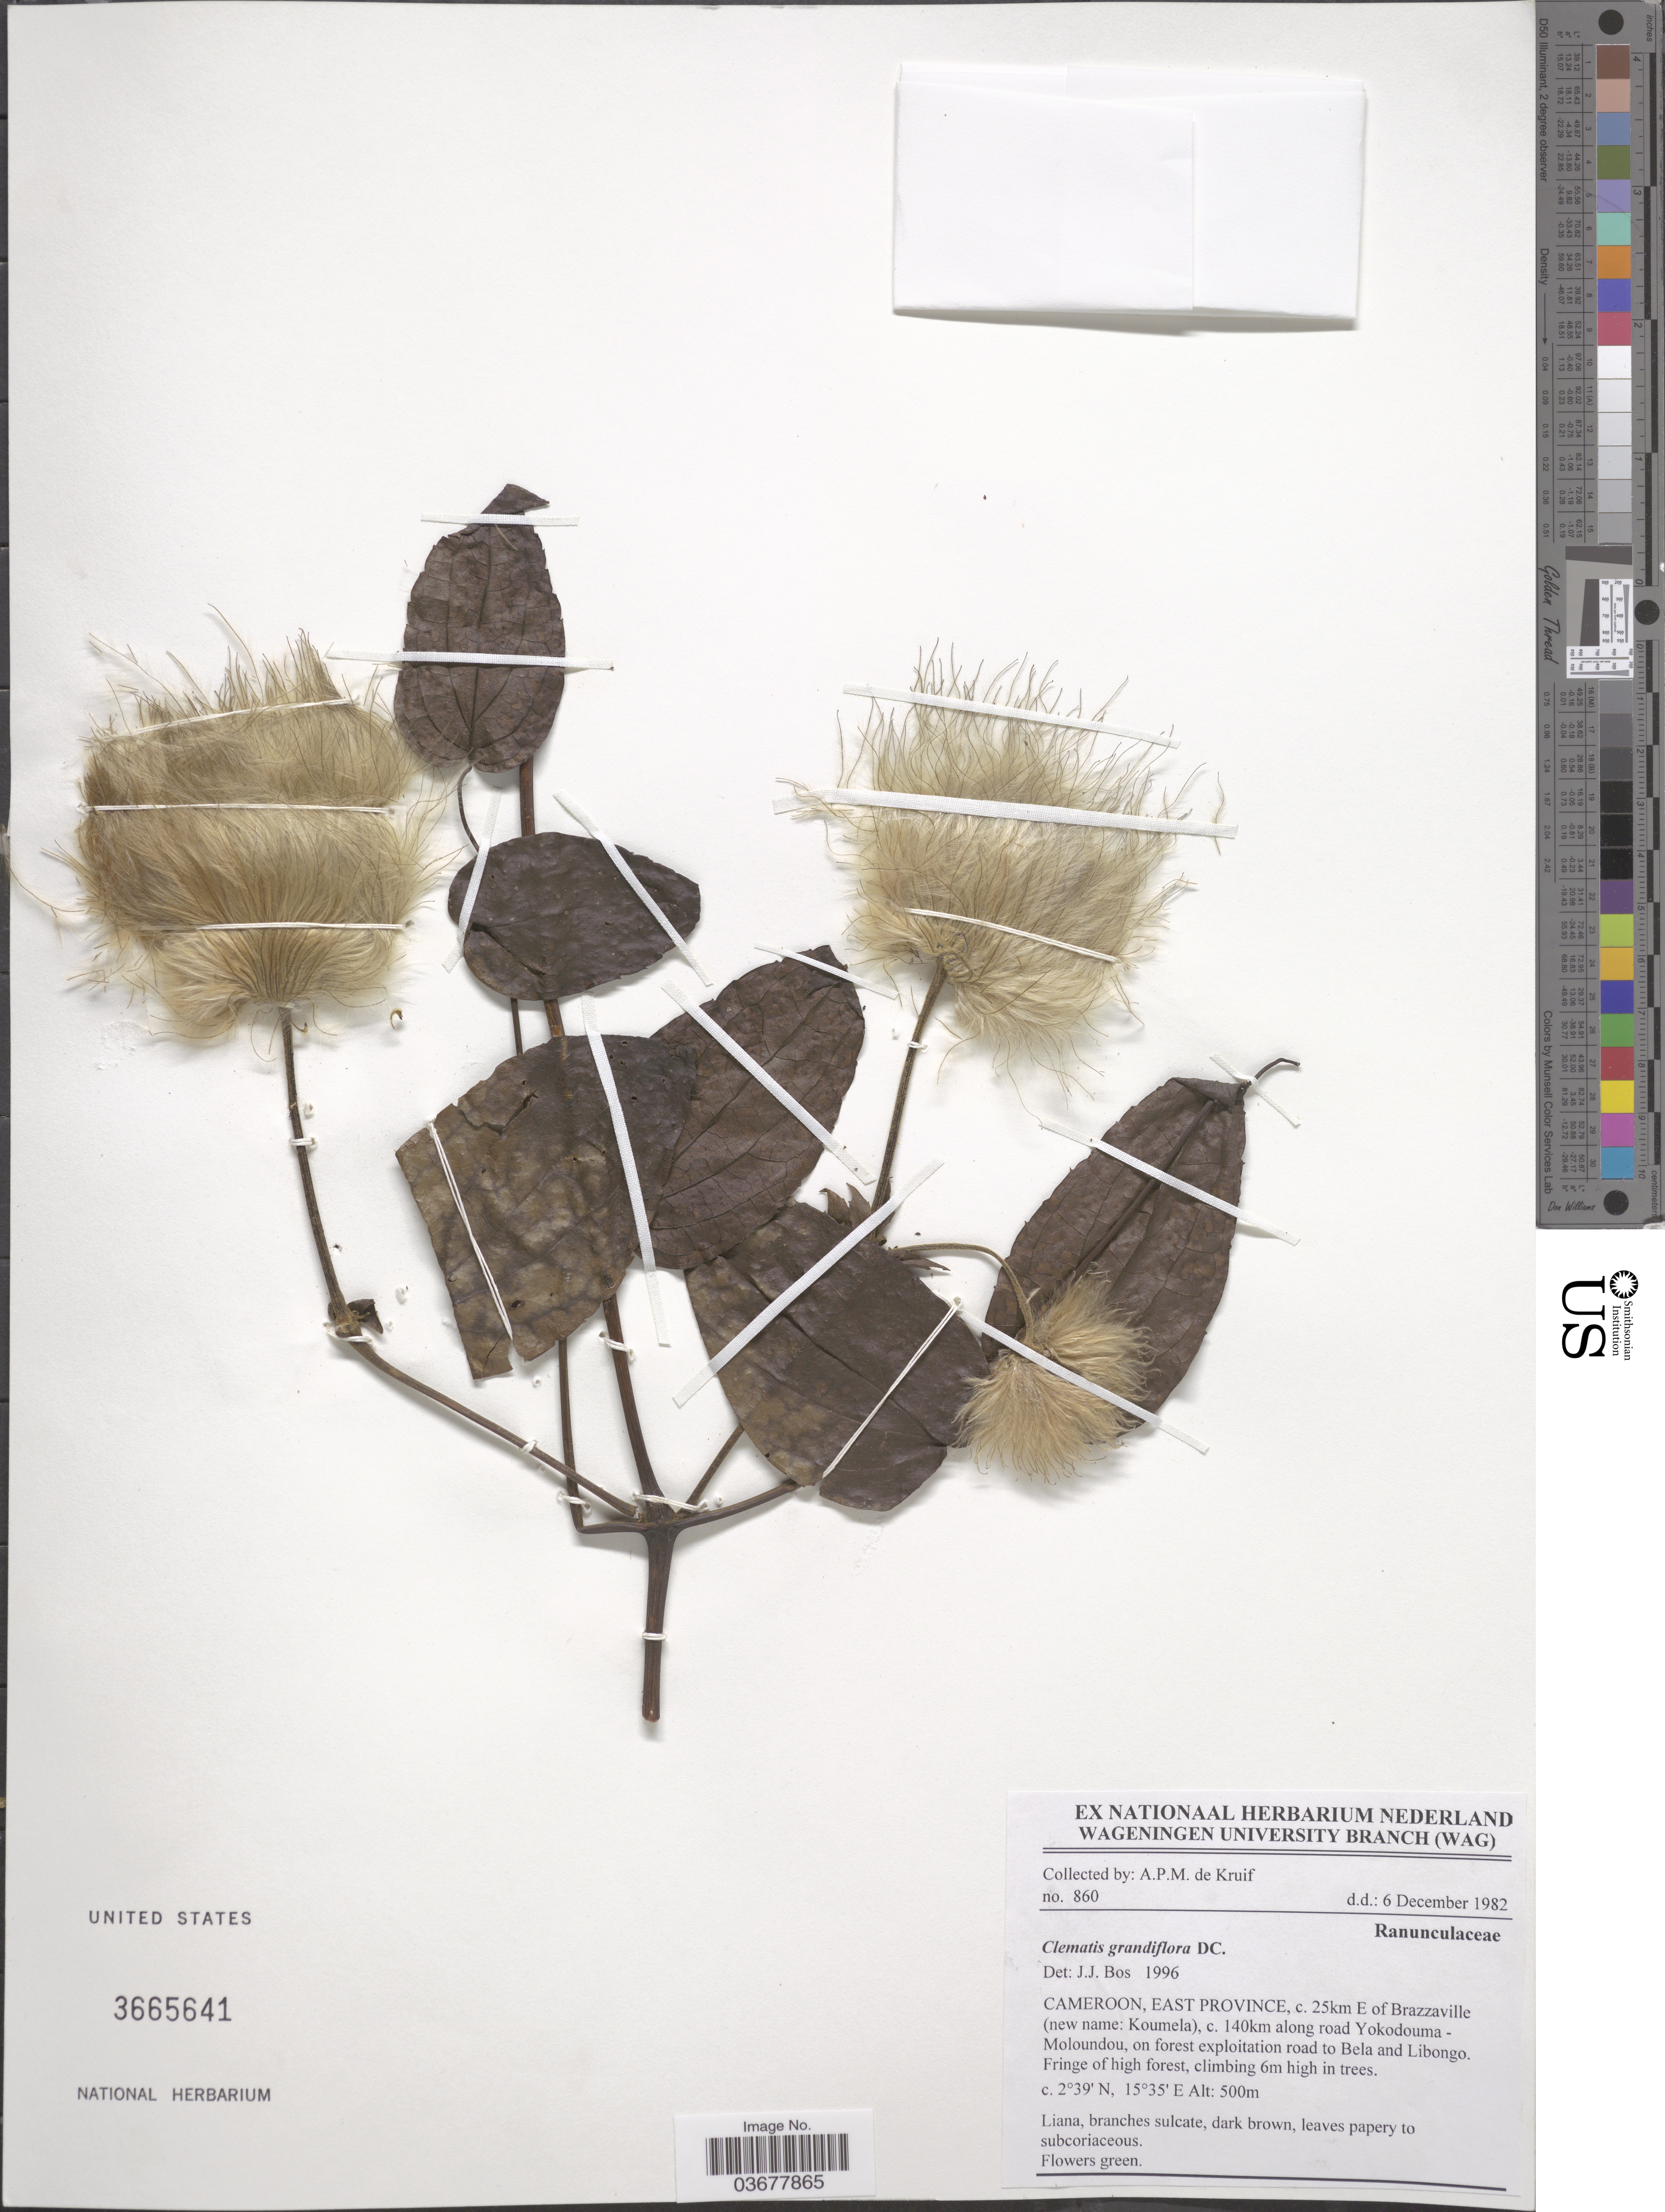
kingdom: Plantae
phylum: Tracheophyta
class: Magnoliopsida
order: Ranunculales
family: Ranunculaceae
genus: Clematis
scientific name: Clematis grandiflora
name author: DC.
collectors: A. P. de Kruif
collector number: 860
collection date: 1982-12-06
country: Cameroon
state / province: Est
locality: East Province, c. 25km E of Brazzaville (new name: Koumela), c. 140km along road Yokodouma - Moloundou, on forest exploitation road to Bela and Libongo.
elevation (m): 500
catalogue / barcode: US 3665641